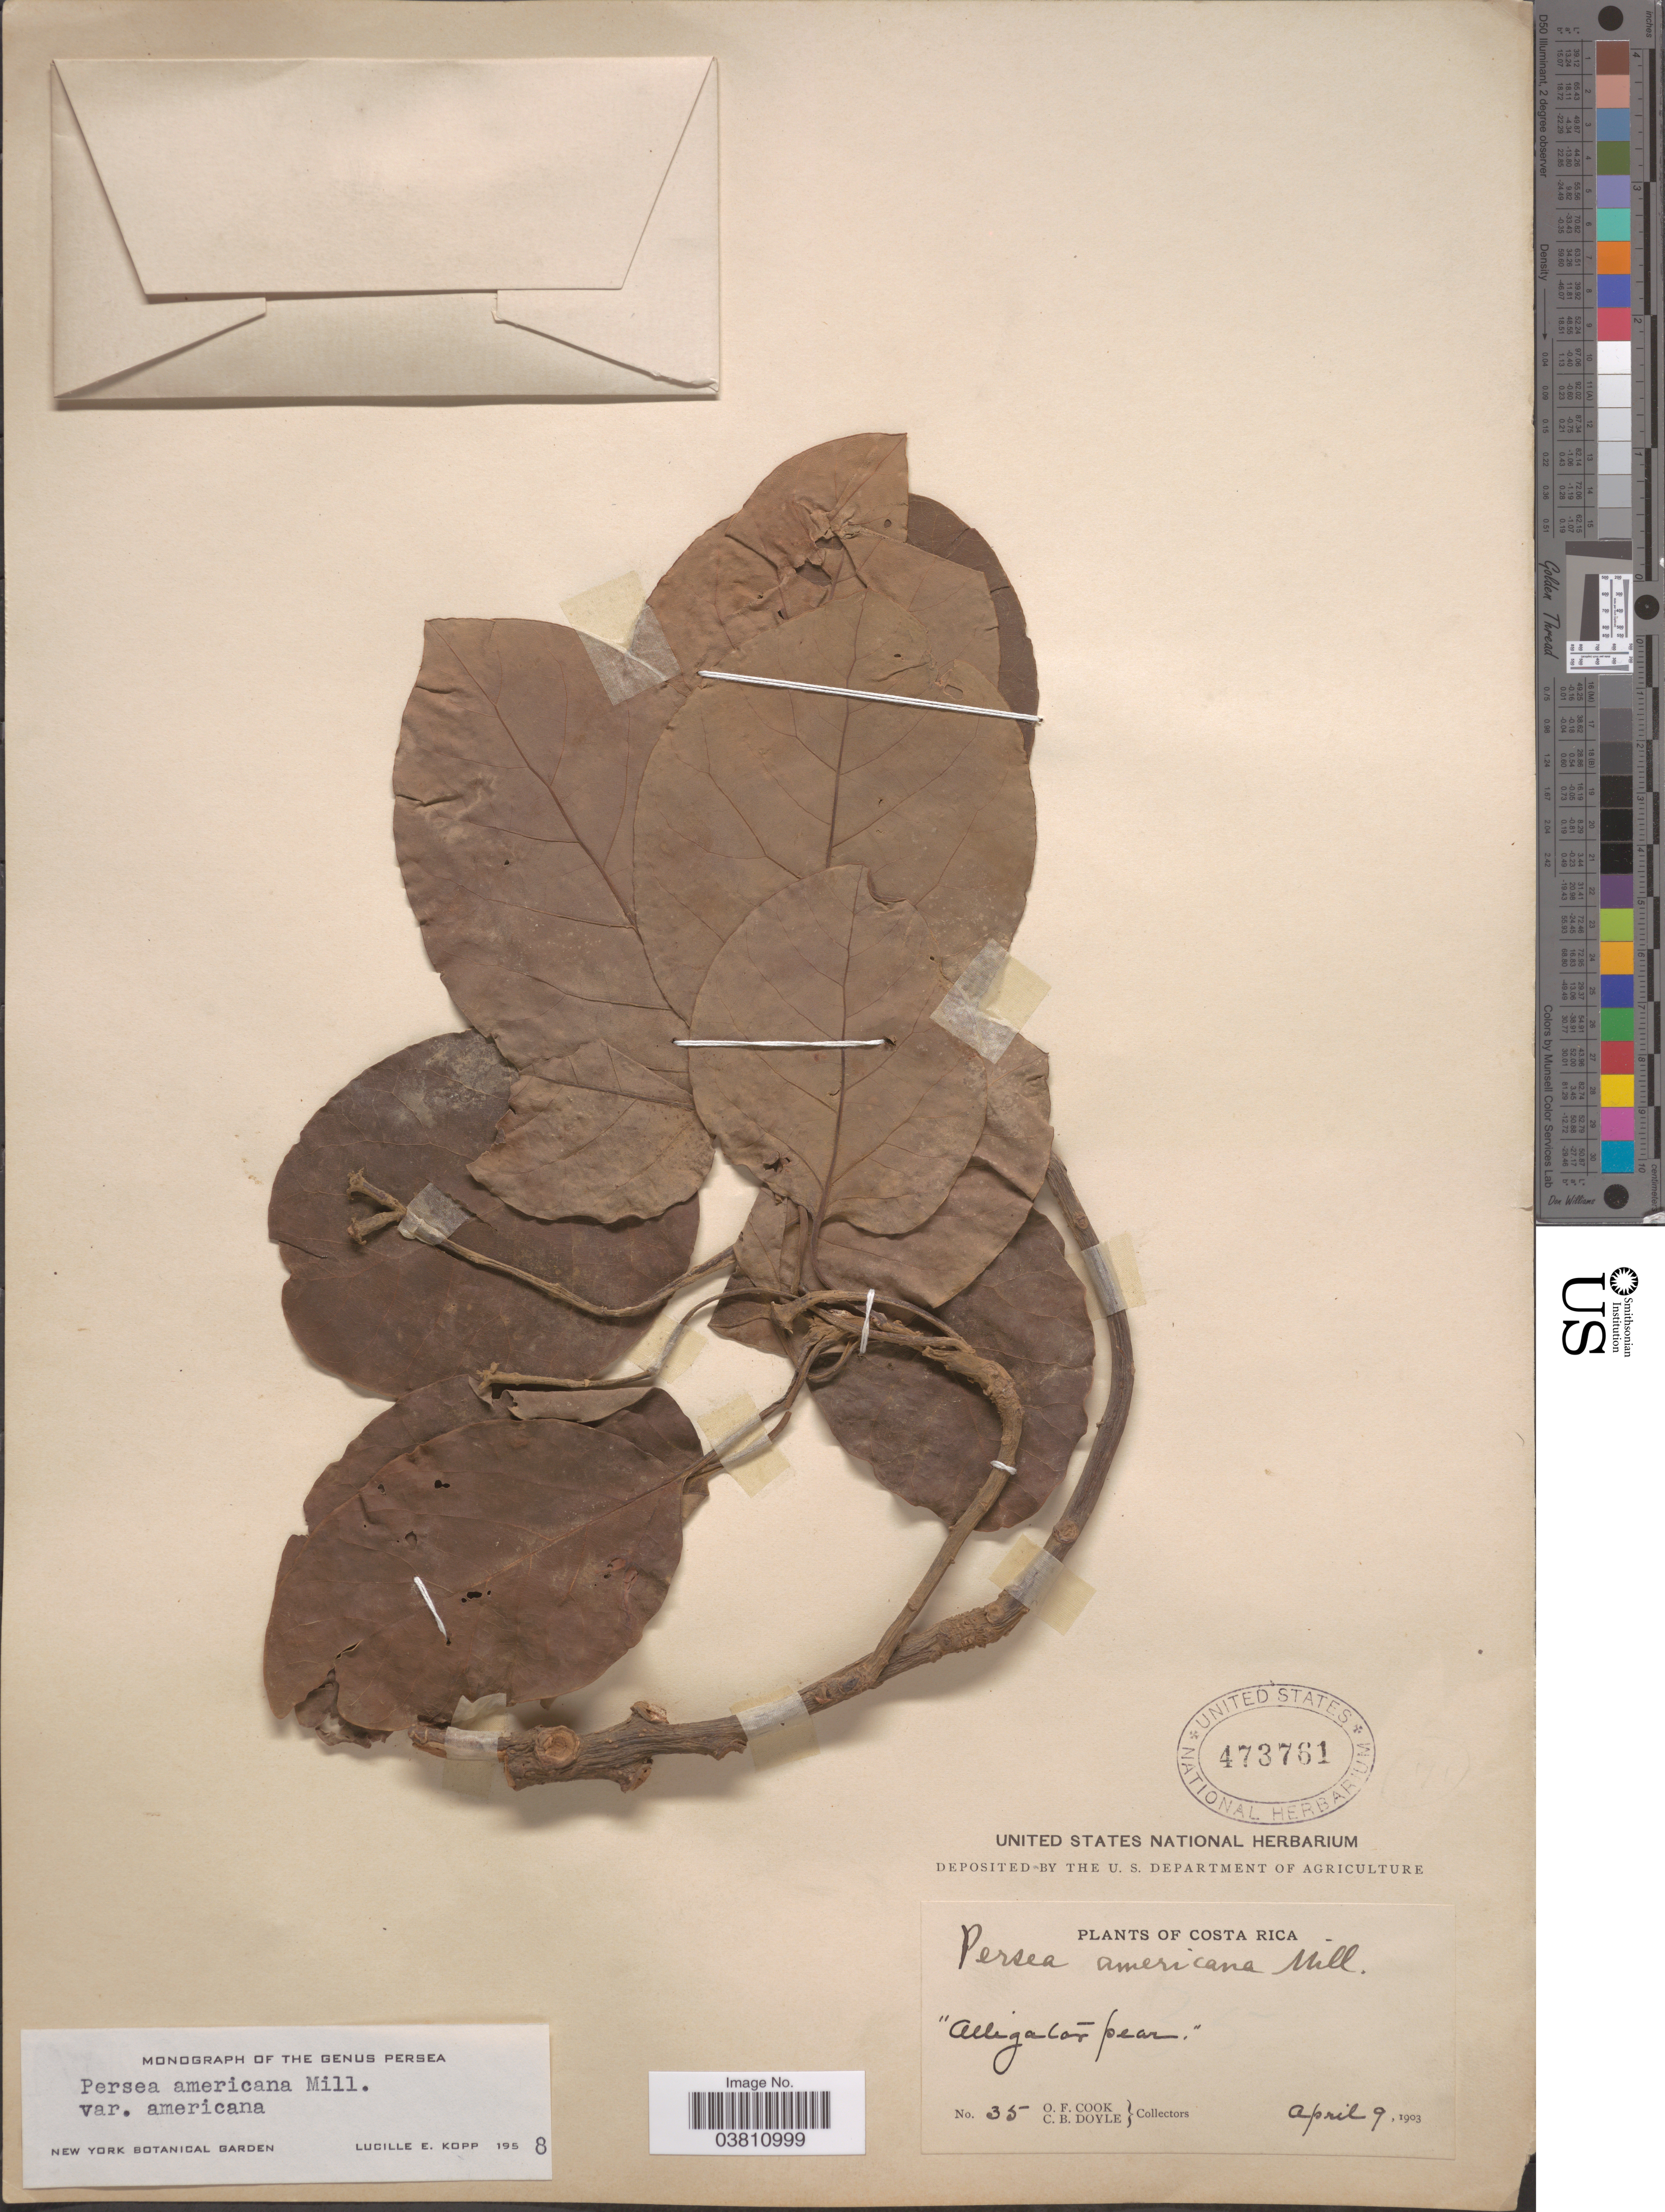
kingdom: Plantae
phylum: Tracheophyta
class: Magnoliopsida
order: Laurales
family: Lauraceae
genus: Persea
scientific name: Persea americana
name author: Mill.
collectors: O. F. Cook & C. Doyle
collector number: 35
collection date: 1903-04-09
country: Costa Rica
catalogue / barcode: US 473761